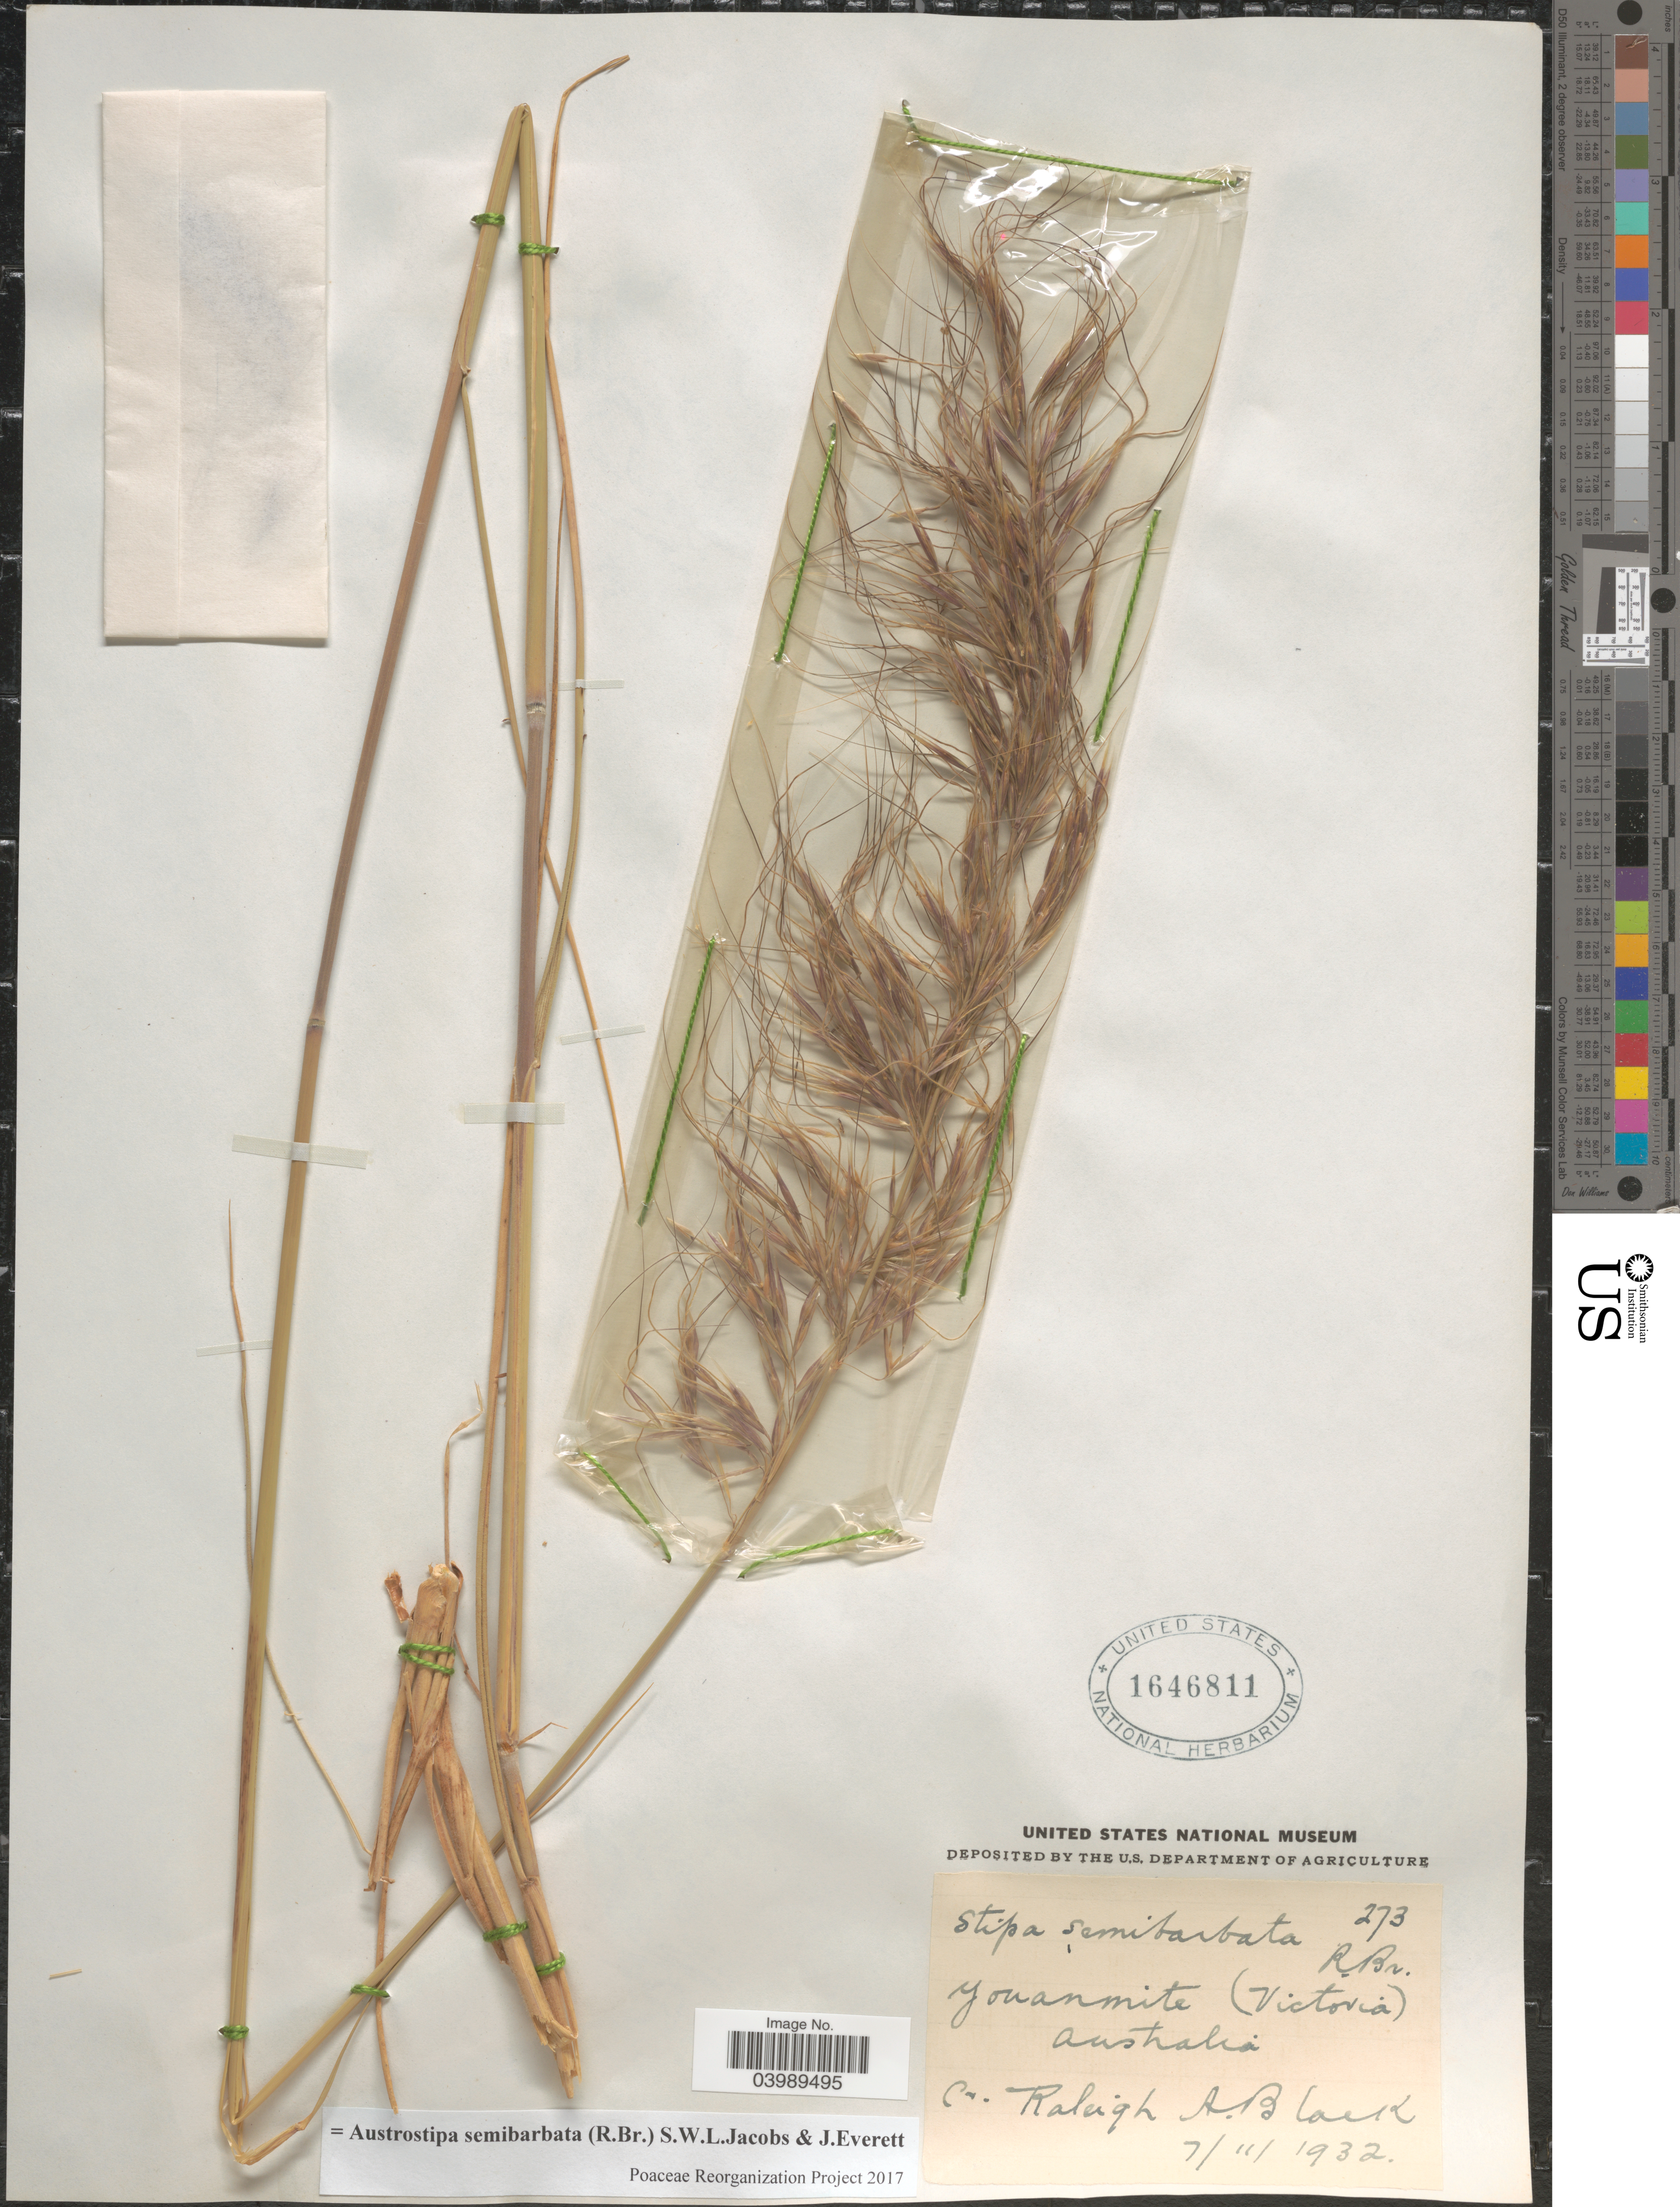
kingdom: Plantae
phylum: Tracheophyta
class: Liliopsida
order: Poales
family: Poaceae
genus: Austrostipa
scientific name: Austrostipa semibarbata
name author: (R. Br.) S.W.L. Jacobs & J. Everett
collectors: R. A. Black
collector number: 273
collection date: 1932-11-07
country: Australia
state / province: Victoria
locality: Youanmite (Victoria).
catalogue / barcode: US 1646811